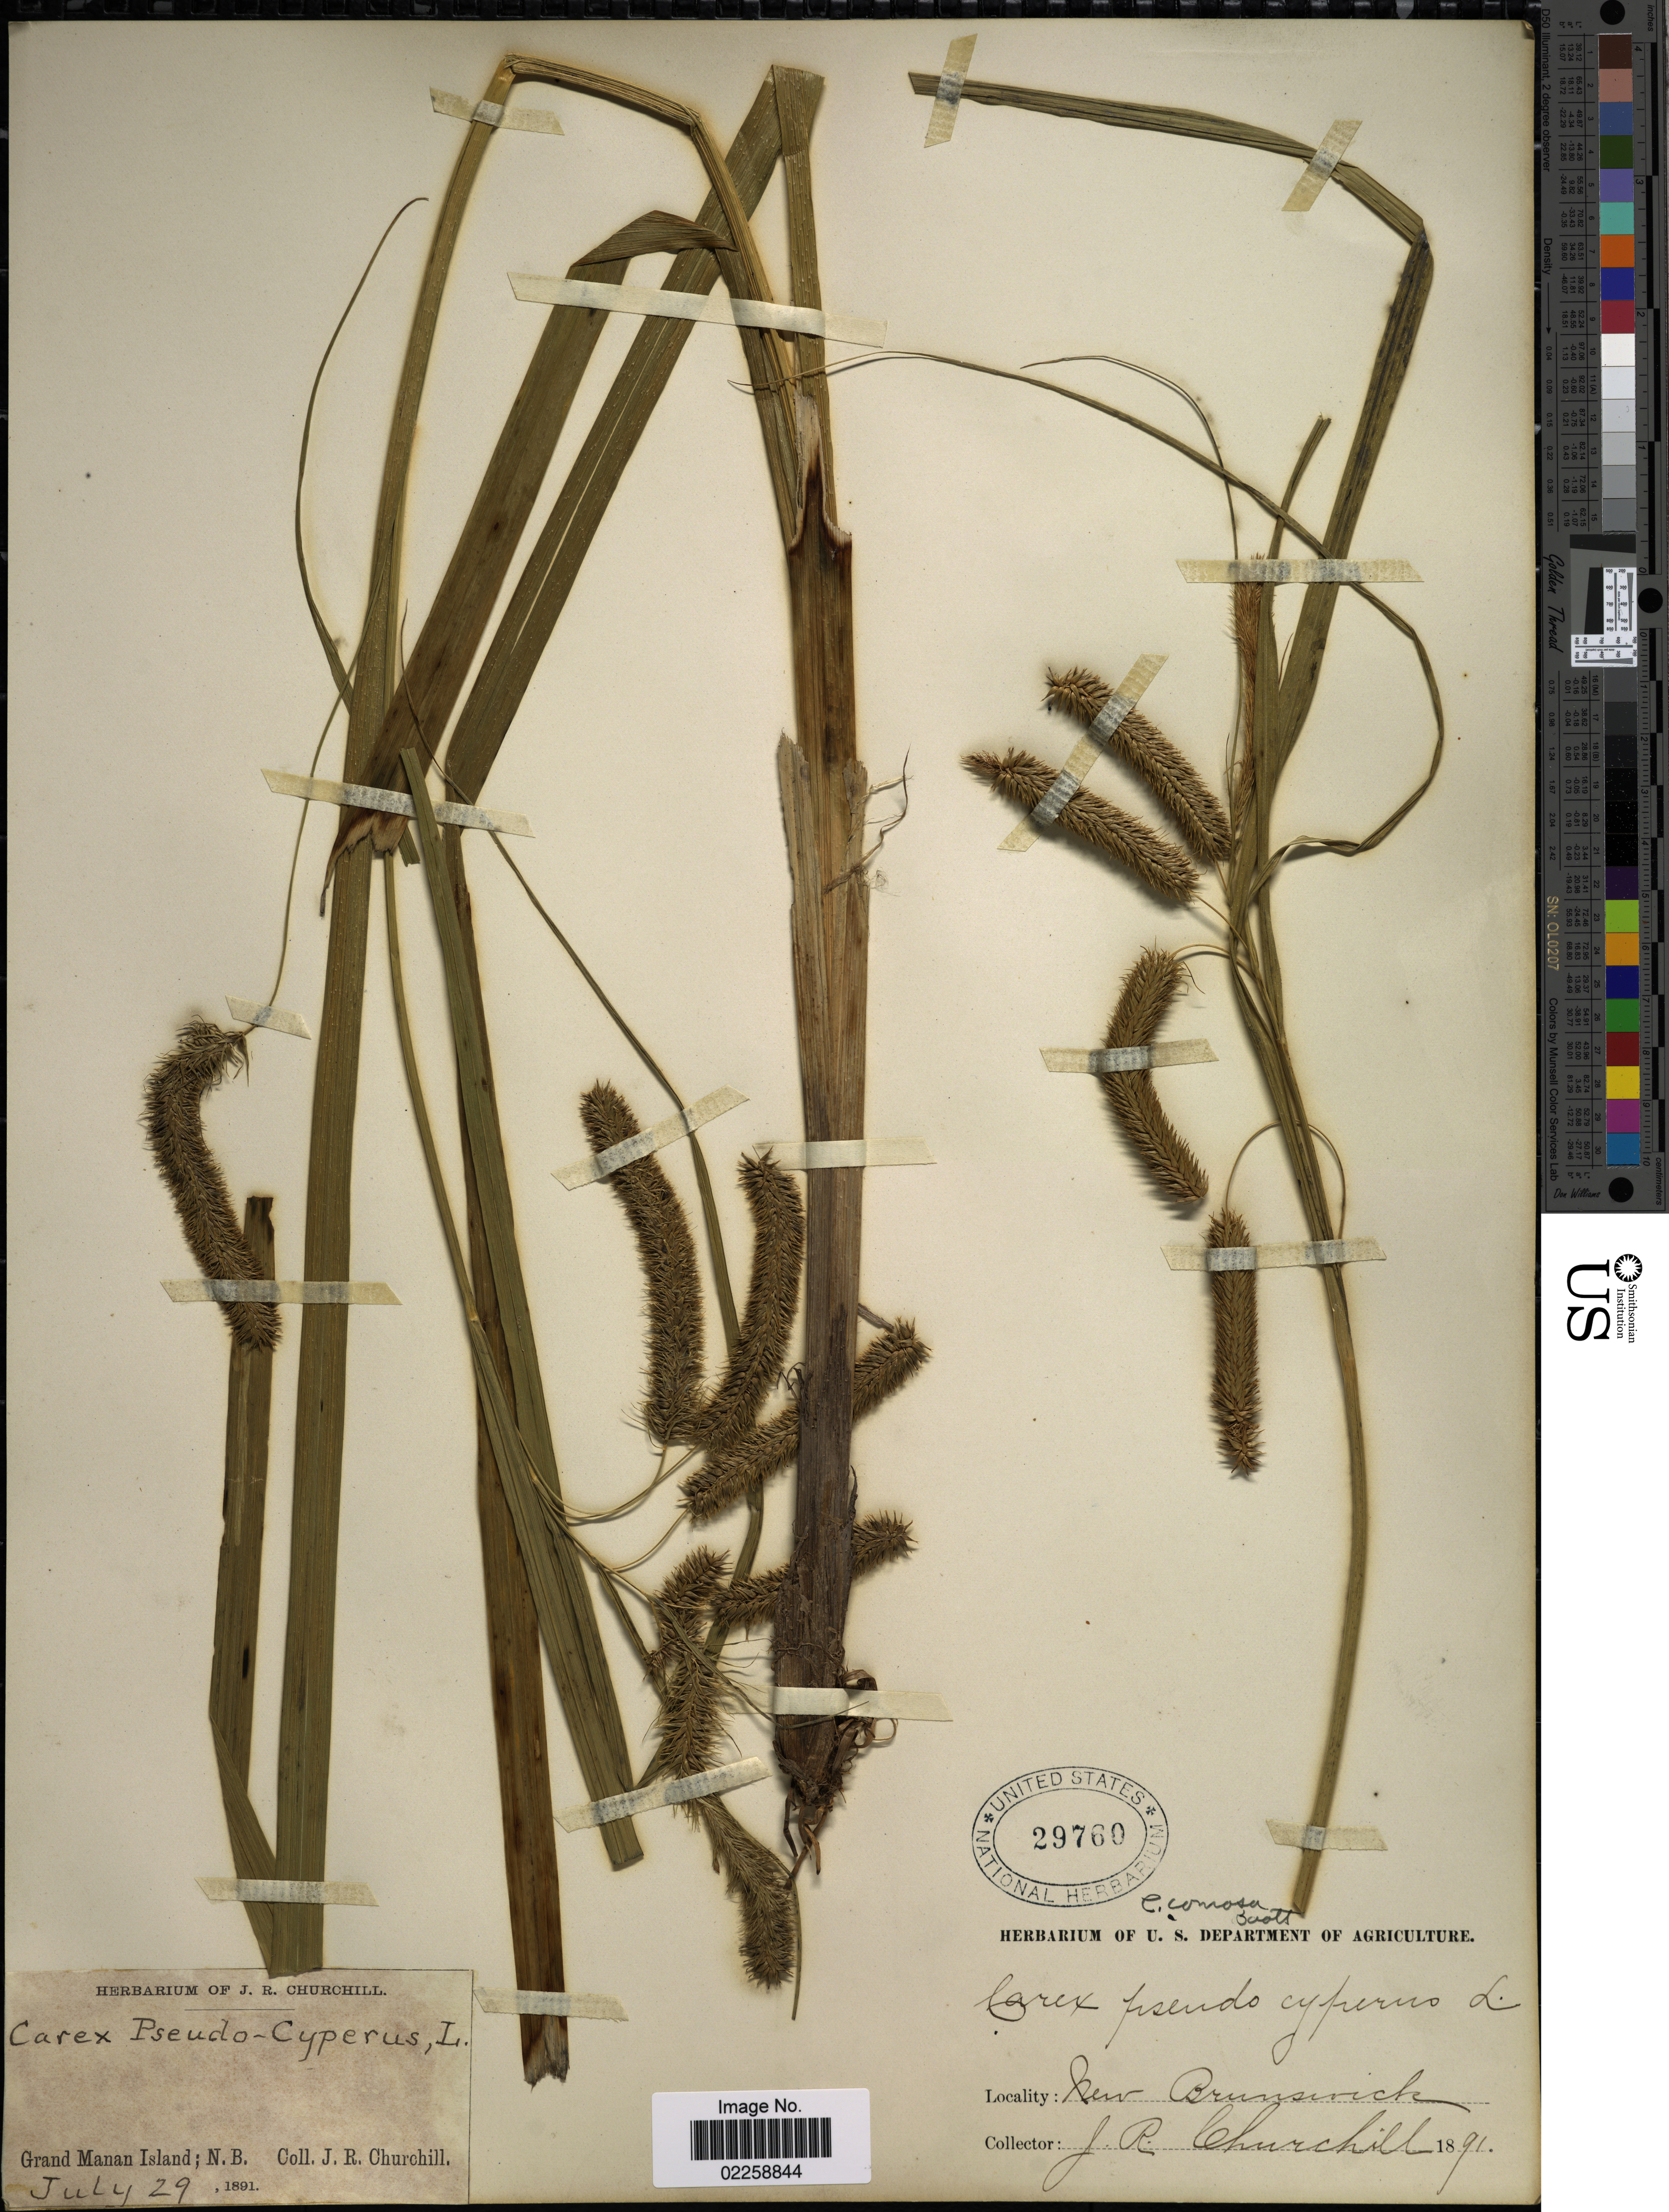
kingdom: Plantae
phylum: Tracheophyta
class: Liliopsida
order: Poales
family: Cyperaceae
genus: Carex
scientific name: Carex comosa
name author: Boott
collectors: J. Churchill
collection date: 1891-07-29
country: Canada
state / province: New Brunswick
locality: Grand Manan Island; N.B.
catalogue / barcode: US 29760